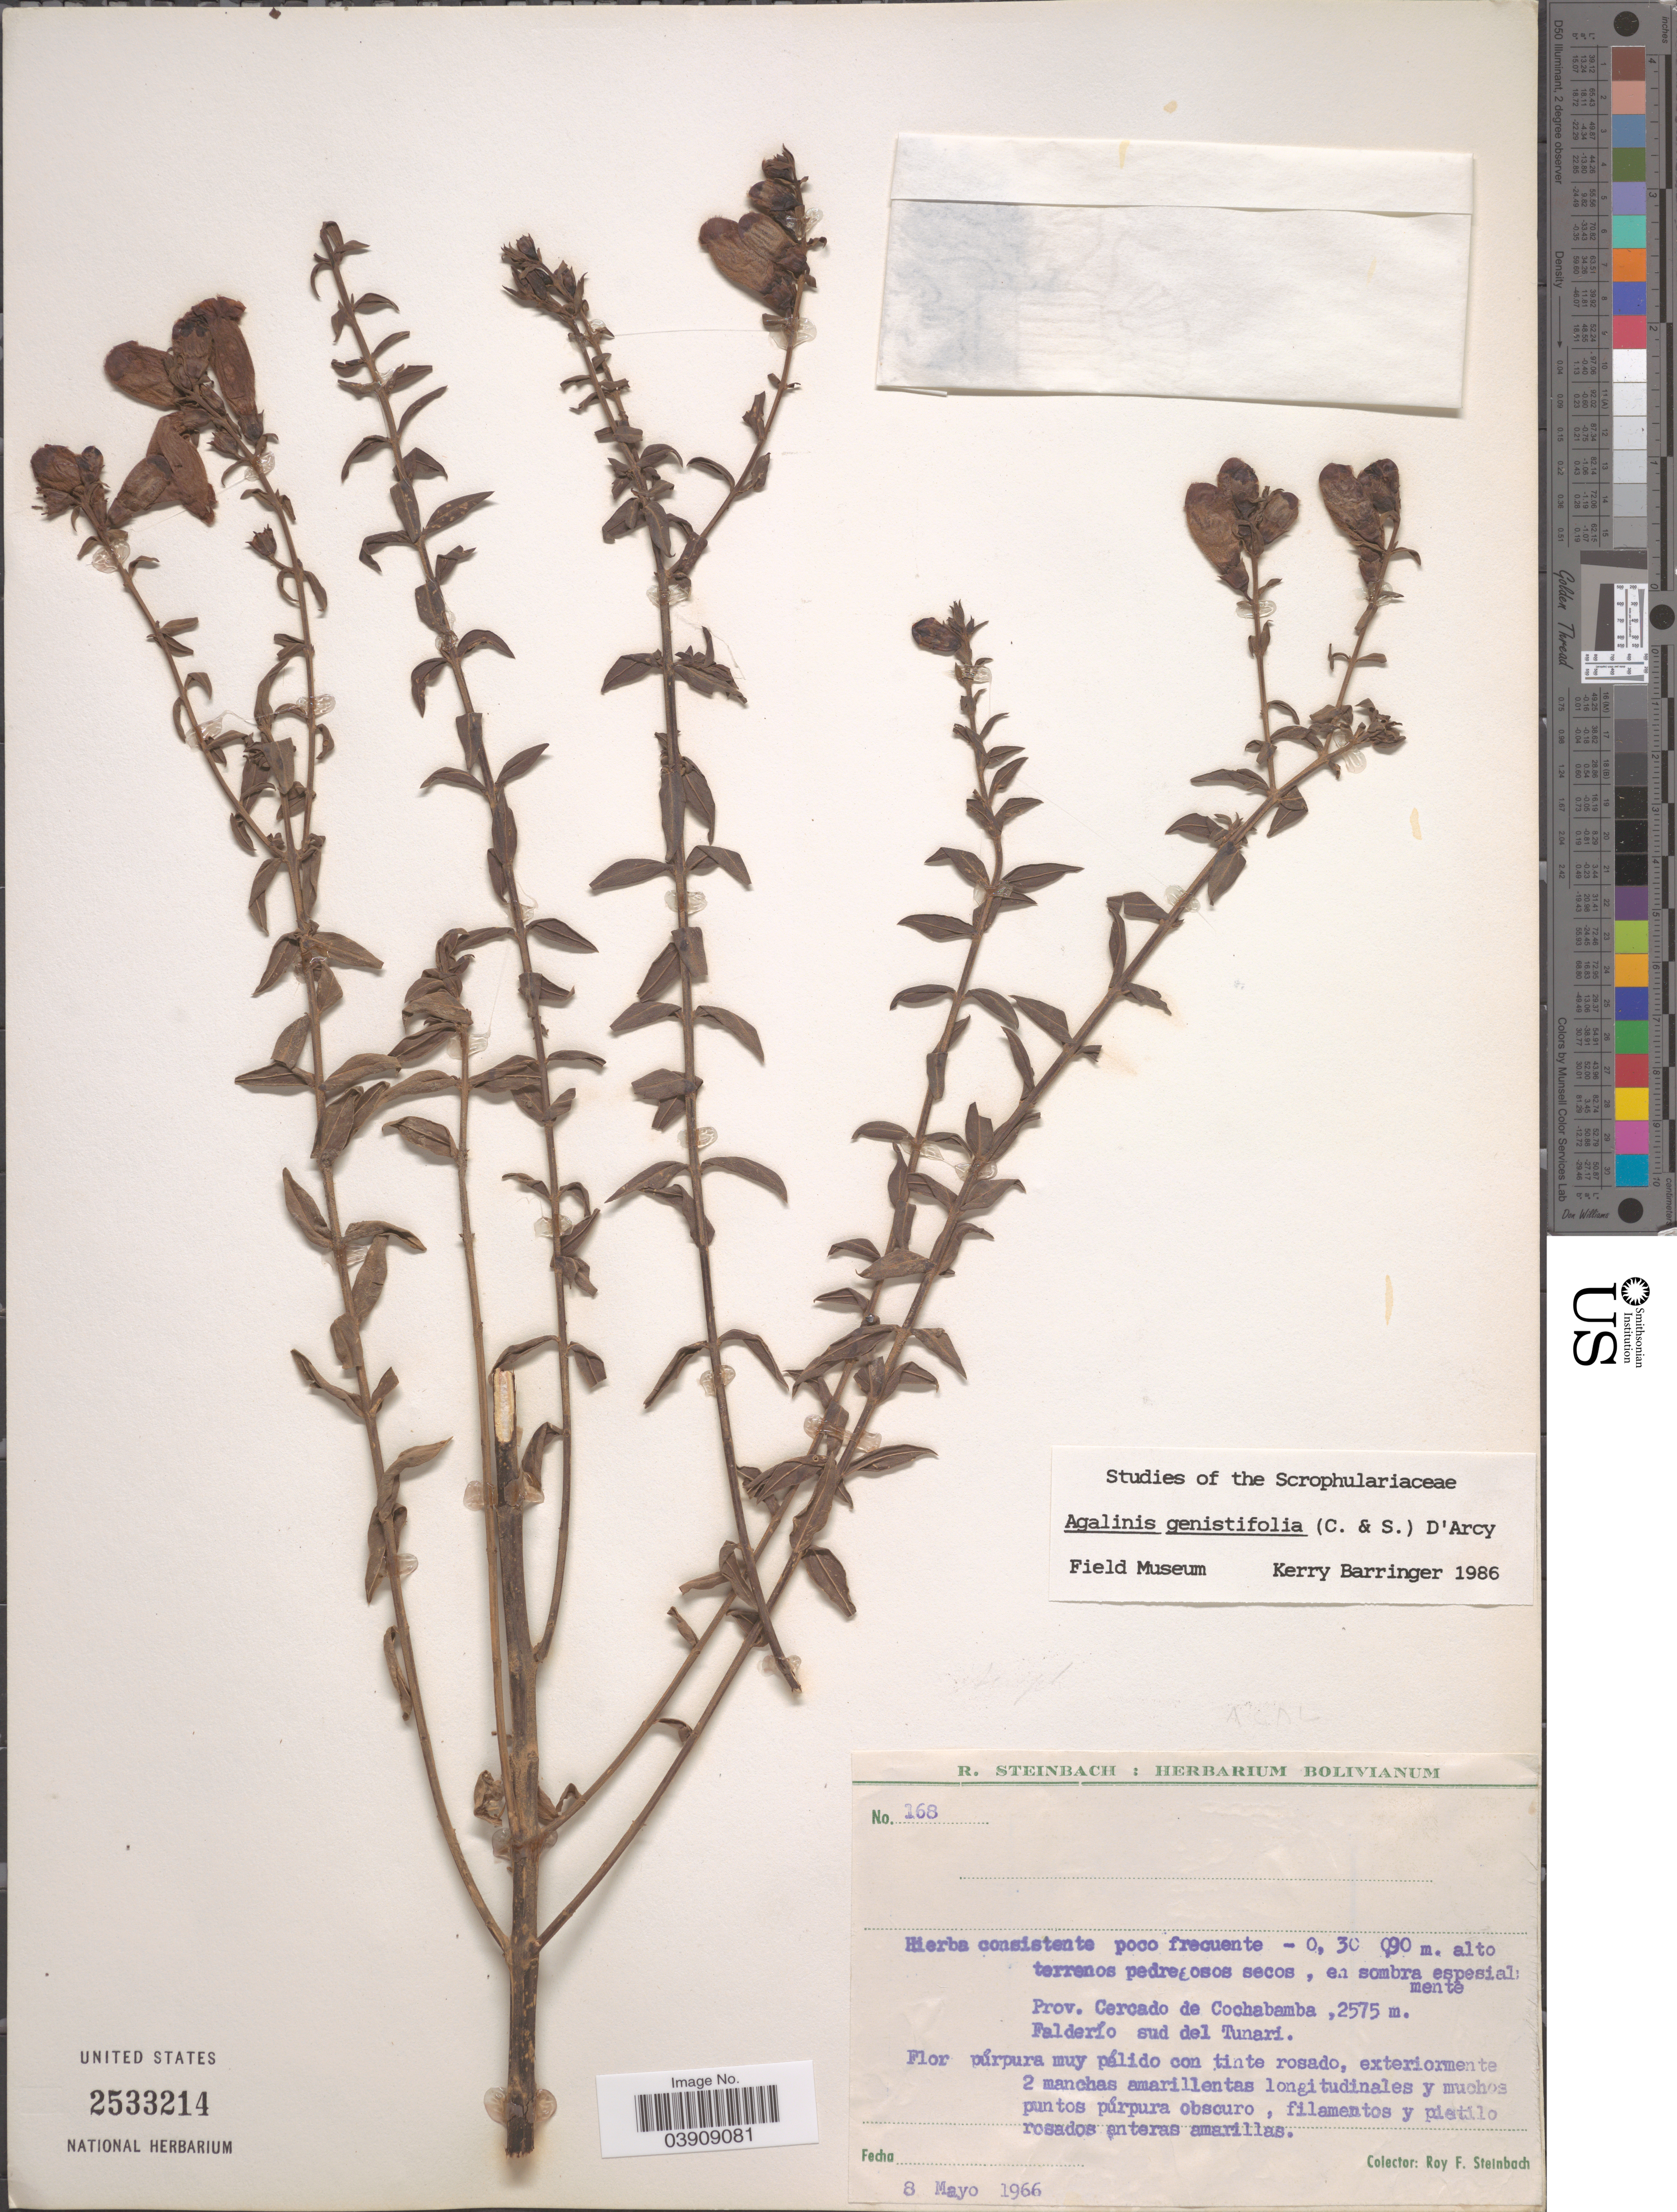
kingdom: Plantae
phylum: Tracheophyta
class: Magnoliopsida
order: Lamiales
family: Orobanchaceae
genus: Agalinis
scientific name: Agalinis genistifolia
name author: (Cham. & Schltdl.) D'Arcy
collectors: R. F. Steinbach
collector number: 168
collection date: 1966-05-08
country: Bolivia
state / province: Cochabamba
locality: Prov. Cercado de Cochabamba. Falderío sud del Tunarí.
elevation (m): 2575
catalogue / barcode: US 2533214